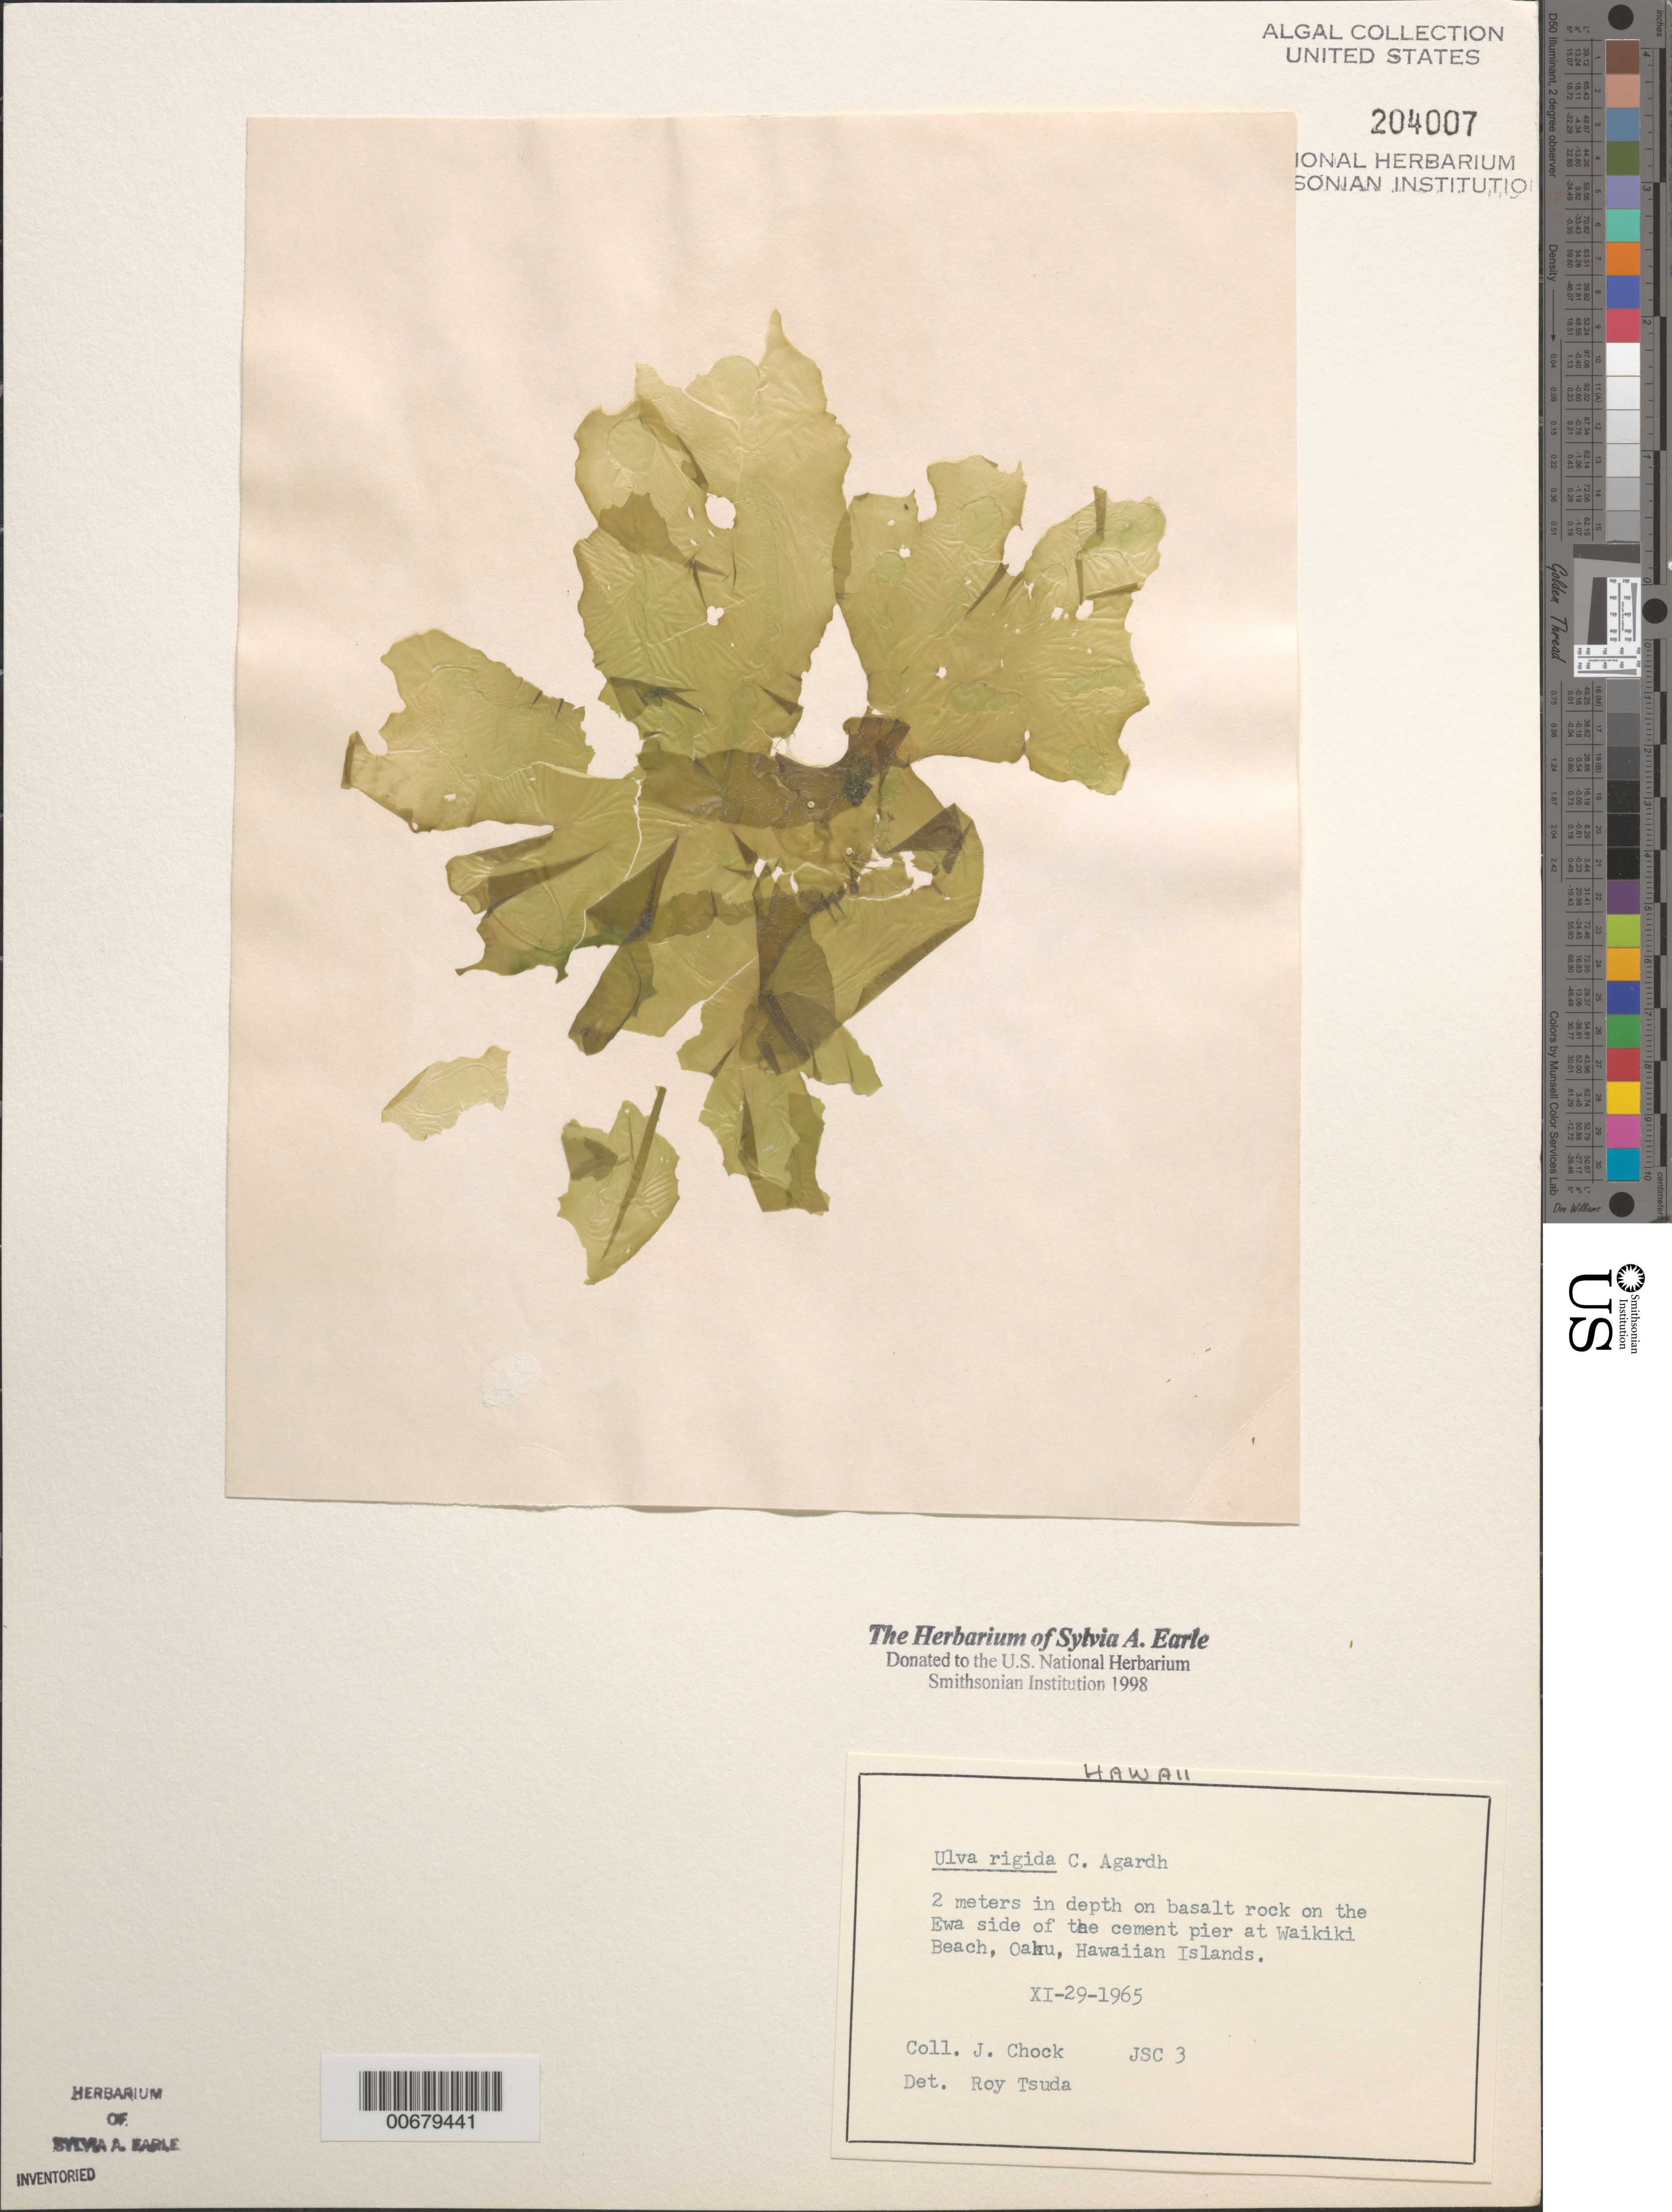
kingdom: Plantae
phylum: Chlorophyta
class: Ulvophyceae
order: Ulvales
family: Ulvaceae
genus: Ulva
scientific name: Ulva rigida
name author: C. Agardh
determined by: Tsuda, R. T.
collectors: J. Chock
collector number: JSC 3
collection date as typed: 29 Nov 1965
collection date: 1965-11-29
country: United States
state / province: Hawaii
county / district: Honolulu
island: Oahu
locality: Waikiki Beach, Ewa side of cement pier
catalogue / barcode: US 204007